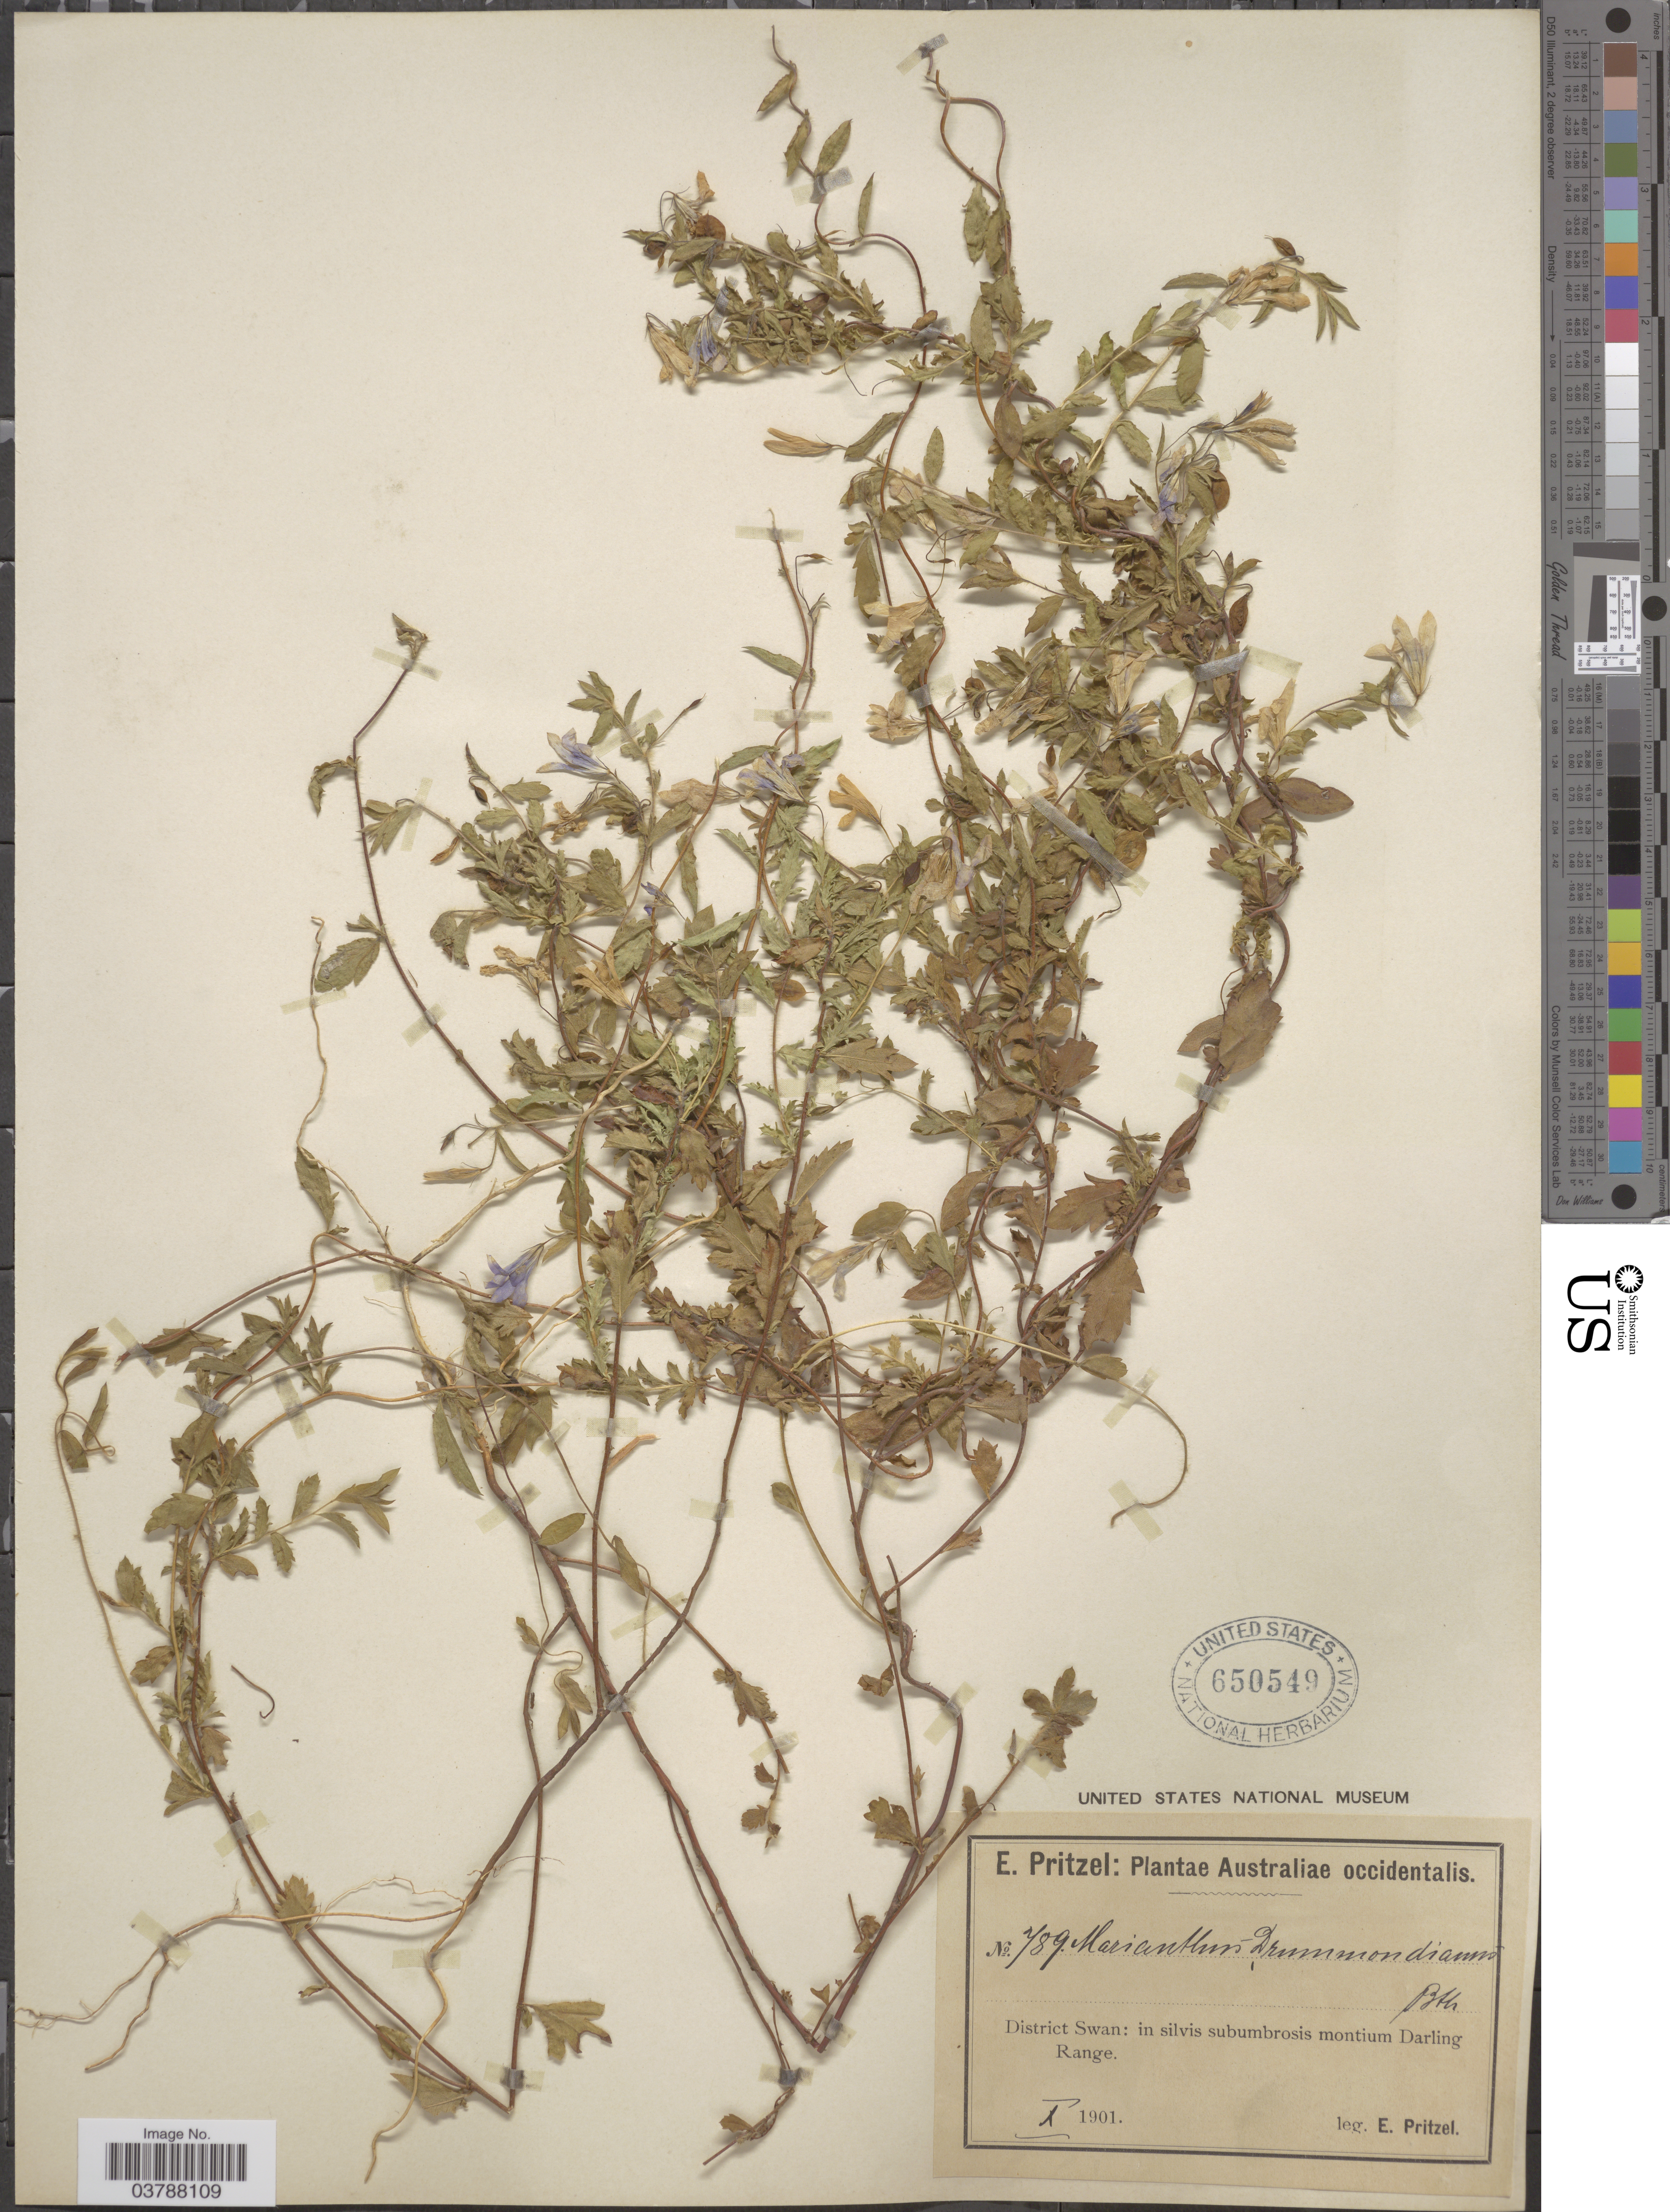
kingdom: Plantae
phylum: Tracheophyta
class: Magnoliopsida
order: Apiales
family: Pittosporaceae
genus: Marianthus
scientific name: Marianthus drummondianus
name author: (Putt.) Benth.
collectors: E. G. Pritzel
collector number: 789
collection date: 1901-10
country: Australia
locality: Australiæ occidentalis. District Swan: in silvis subumbrosis montium Darling Range.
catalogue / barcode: US 650549